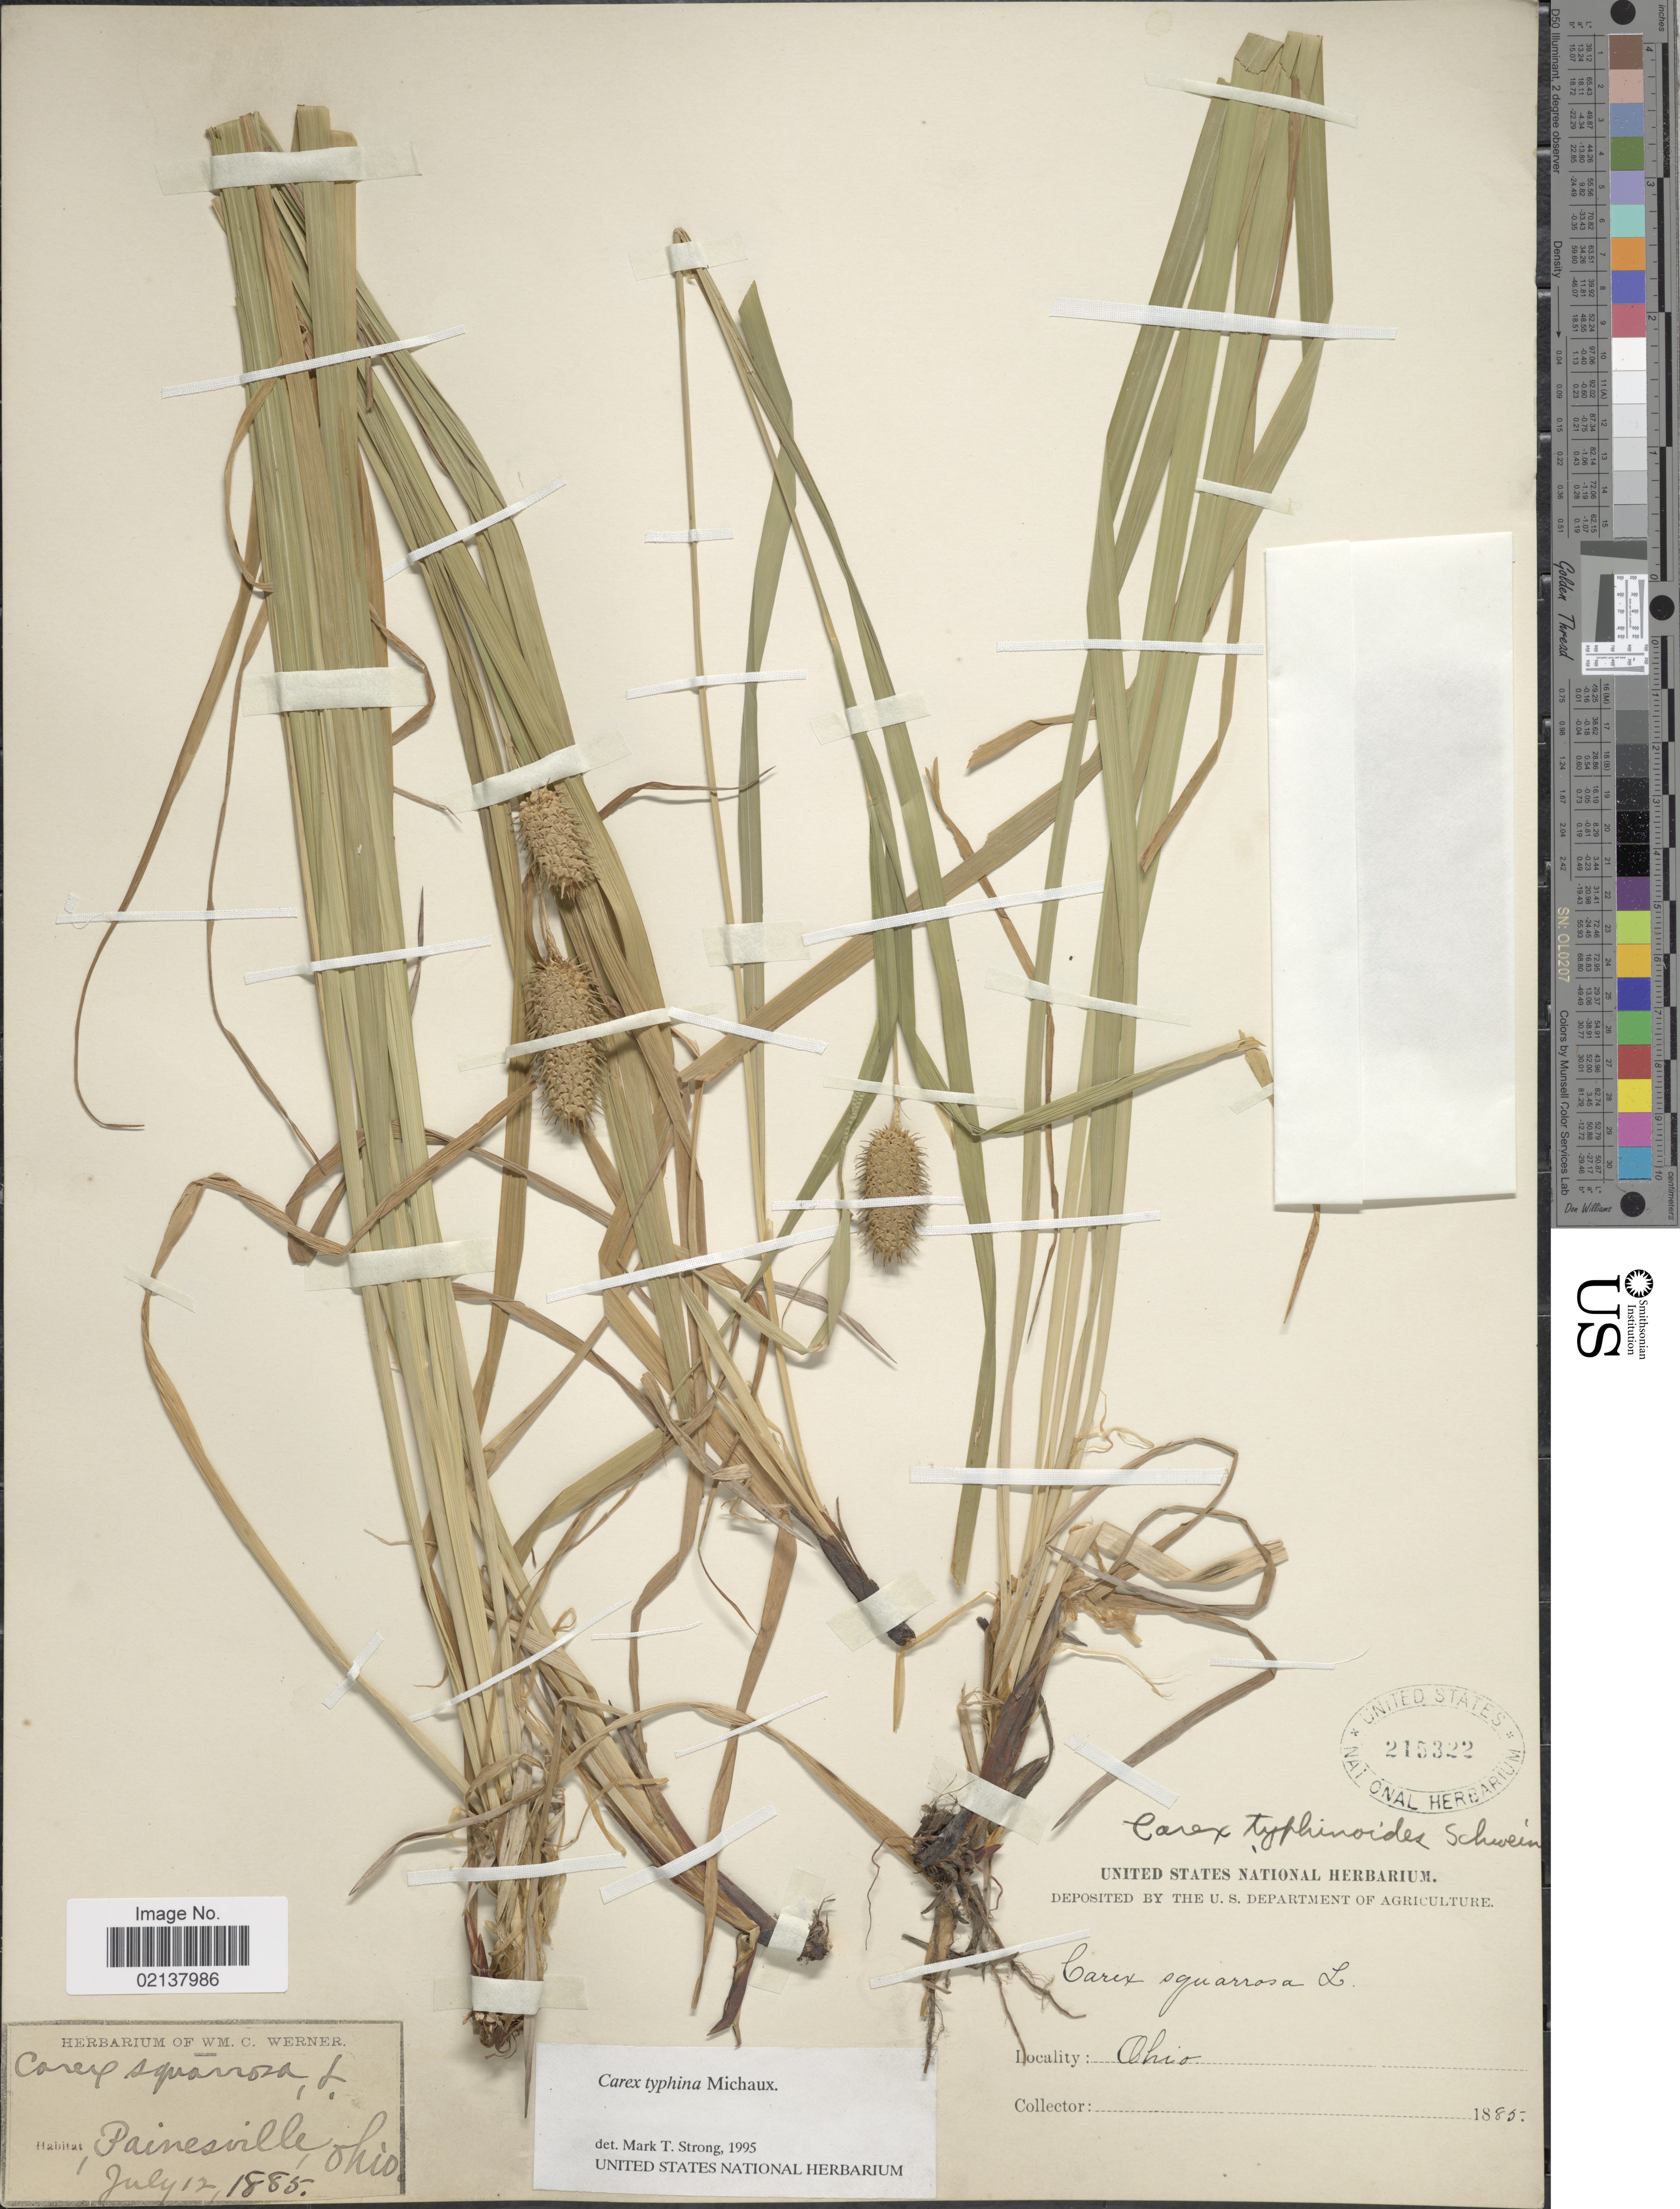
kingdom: Plantae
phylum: Tracheophyta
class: Liliopsida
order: Poales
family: Cyperaceae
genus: Carex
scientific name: Carex typhina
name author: Michx.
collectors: ex herb. Wm. C. Werner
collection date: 1885-07-12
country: United States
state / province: Ohio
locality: Painesville, Ohio.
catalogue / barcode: US 215322